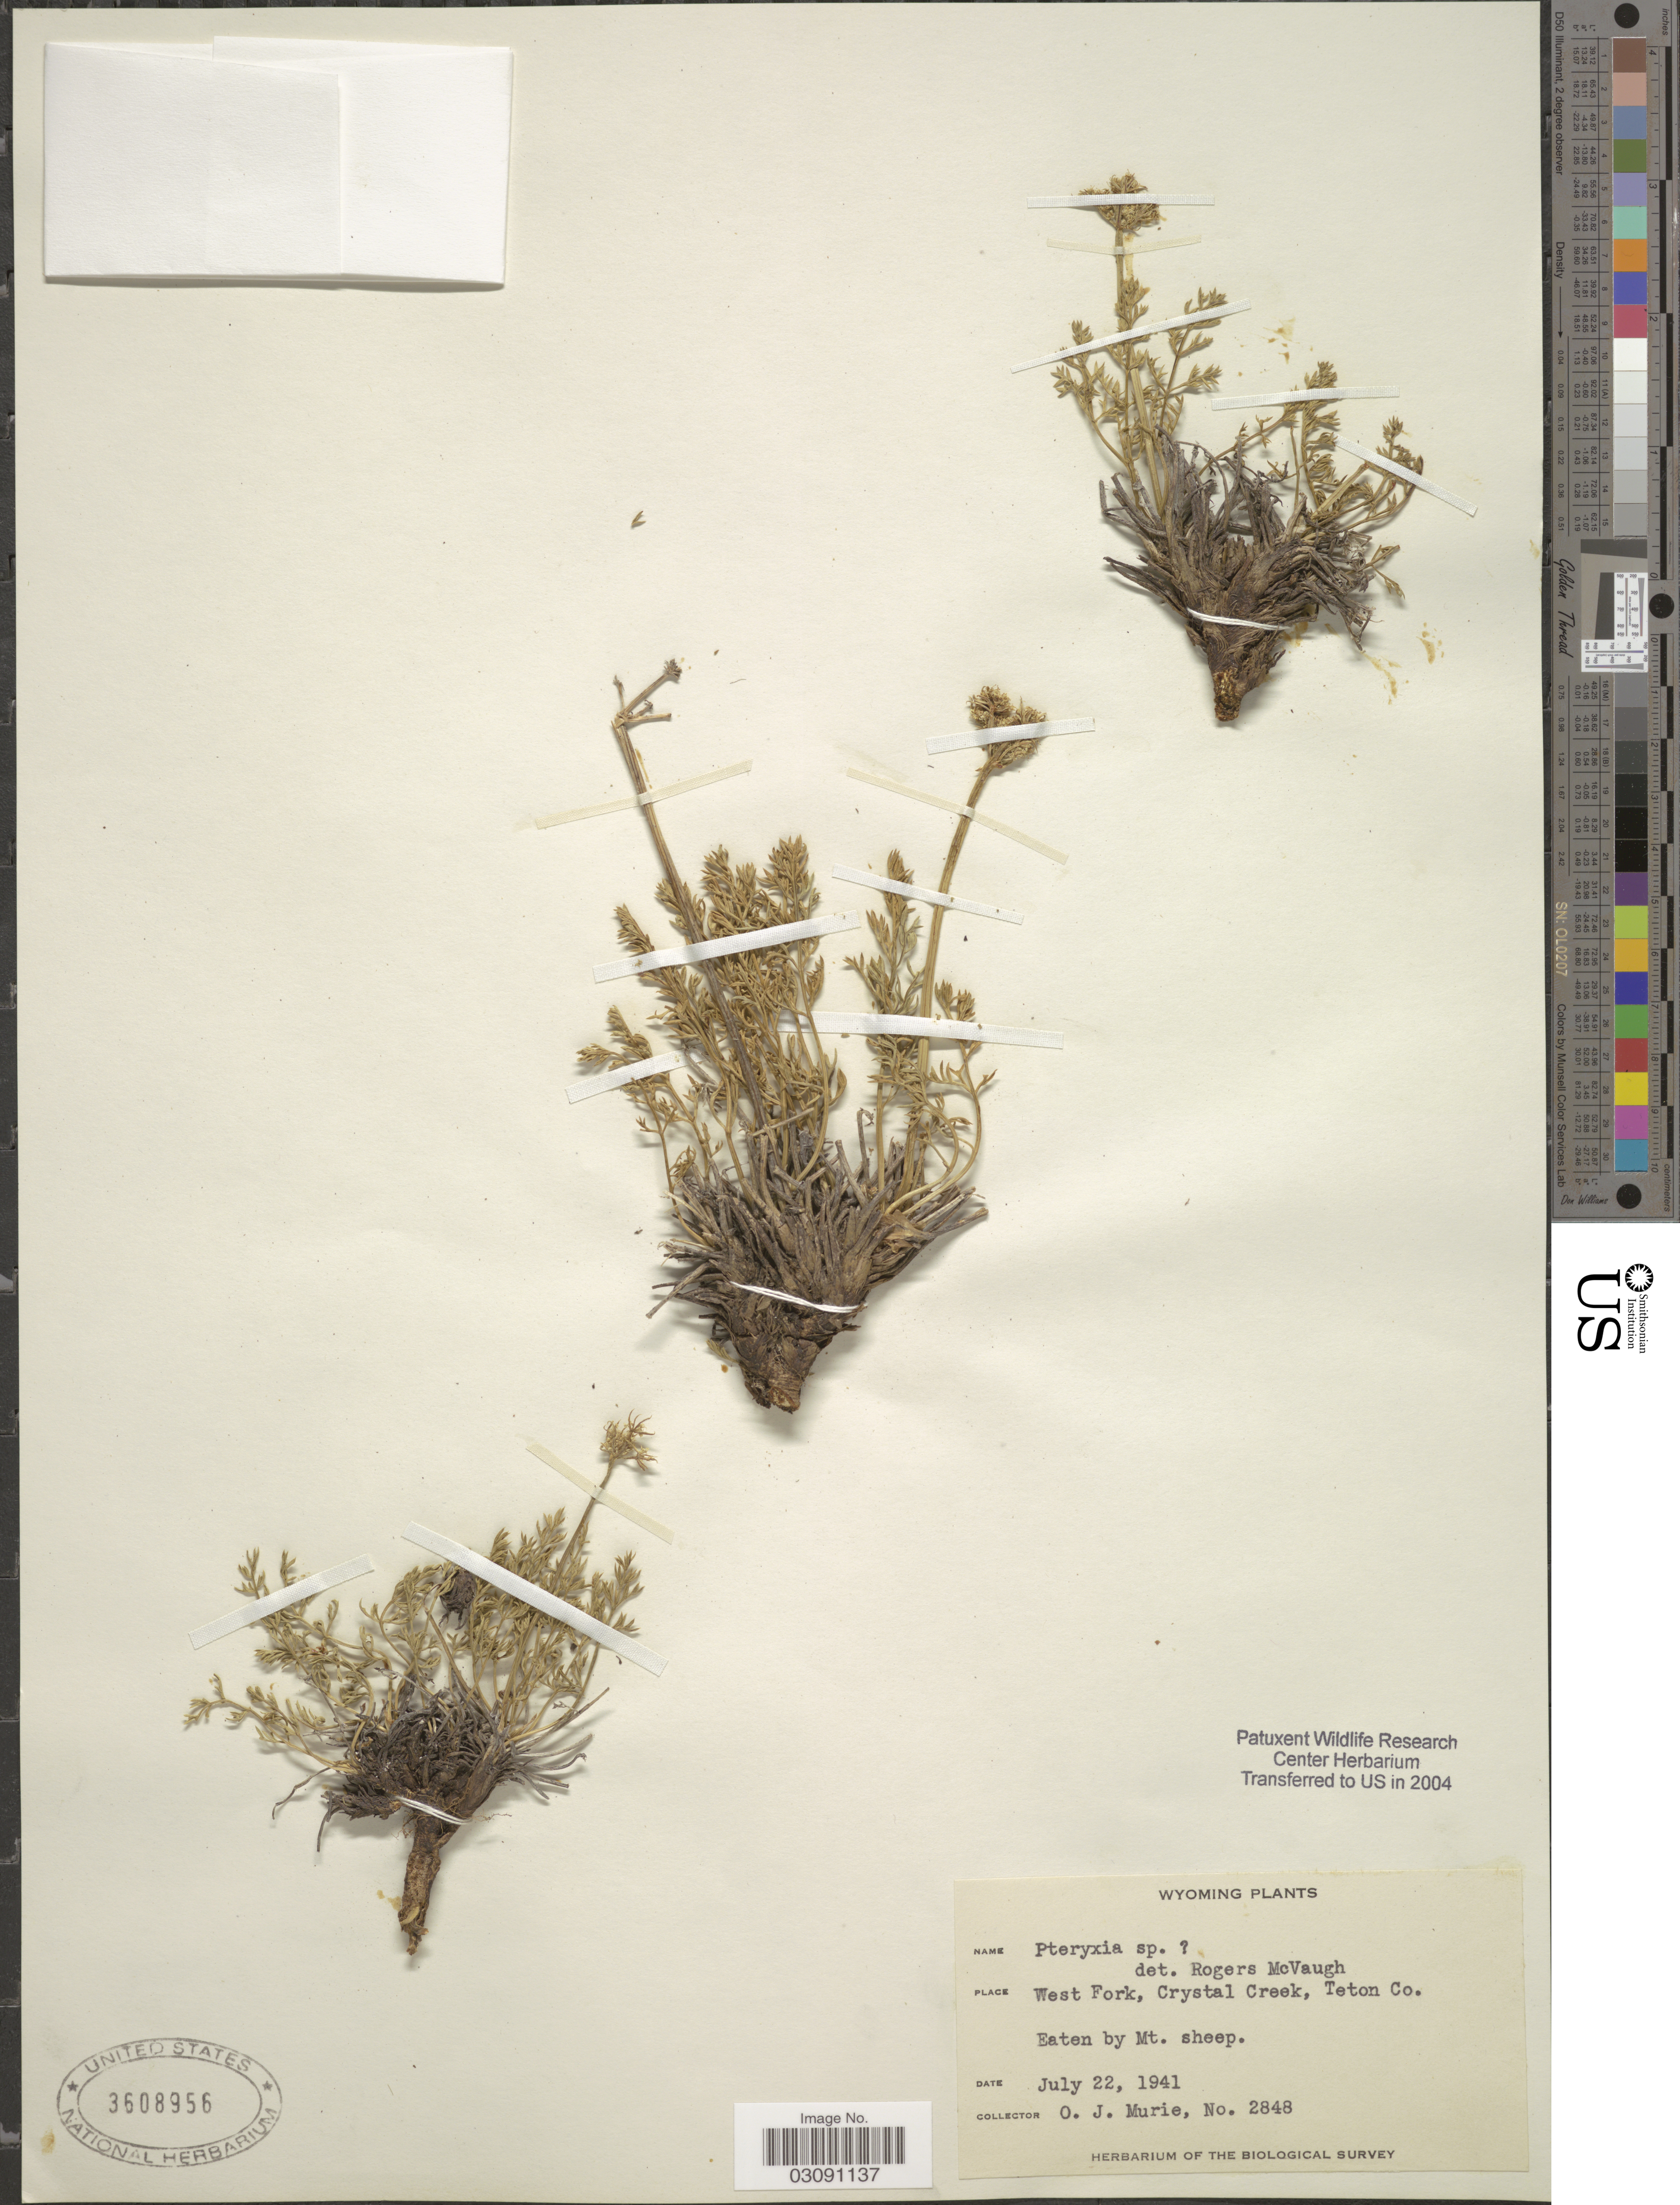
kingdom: Plantae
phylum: Tracheophyta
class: Magnoliopsida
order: Apiales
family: Apiaceae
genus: Pteryxia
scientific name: Pteryxia sp.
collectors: O. Murie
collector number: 2848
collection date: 1941-07-22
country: United States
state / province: Wyoming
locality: West Fork, Crystal Creek, Teton Co., Eaten by Mt. sheep.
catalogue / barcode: US 3608956